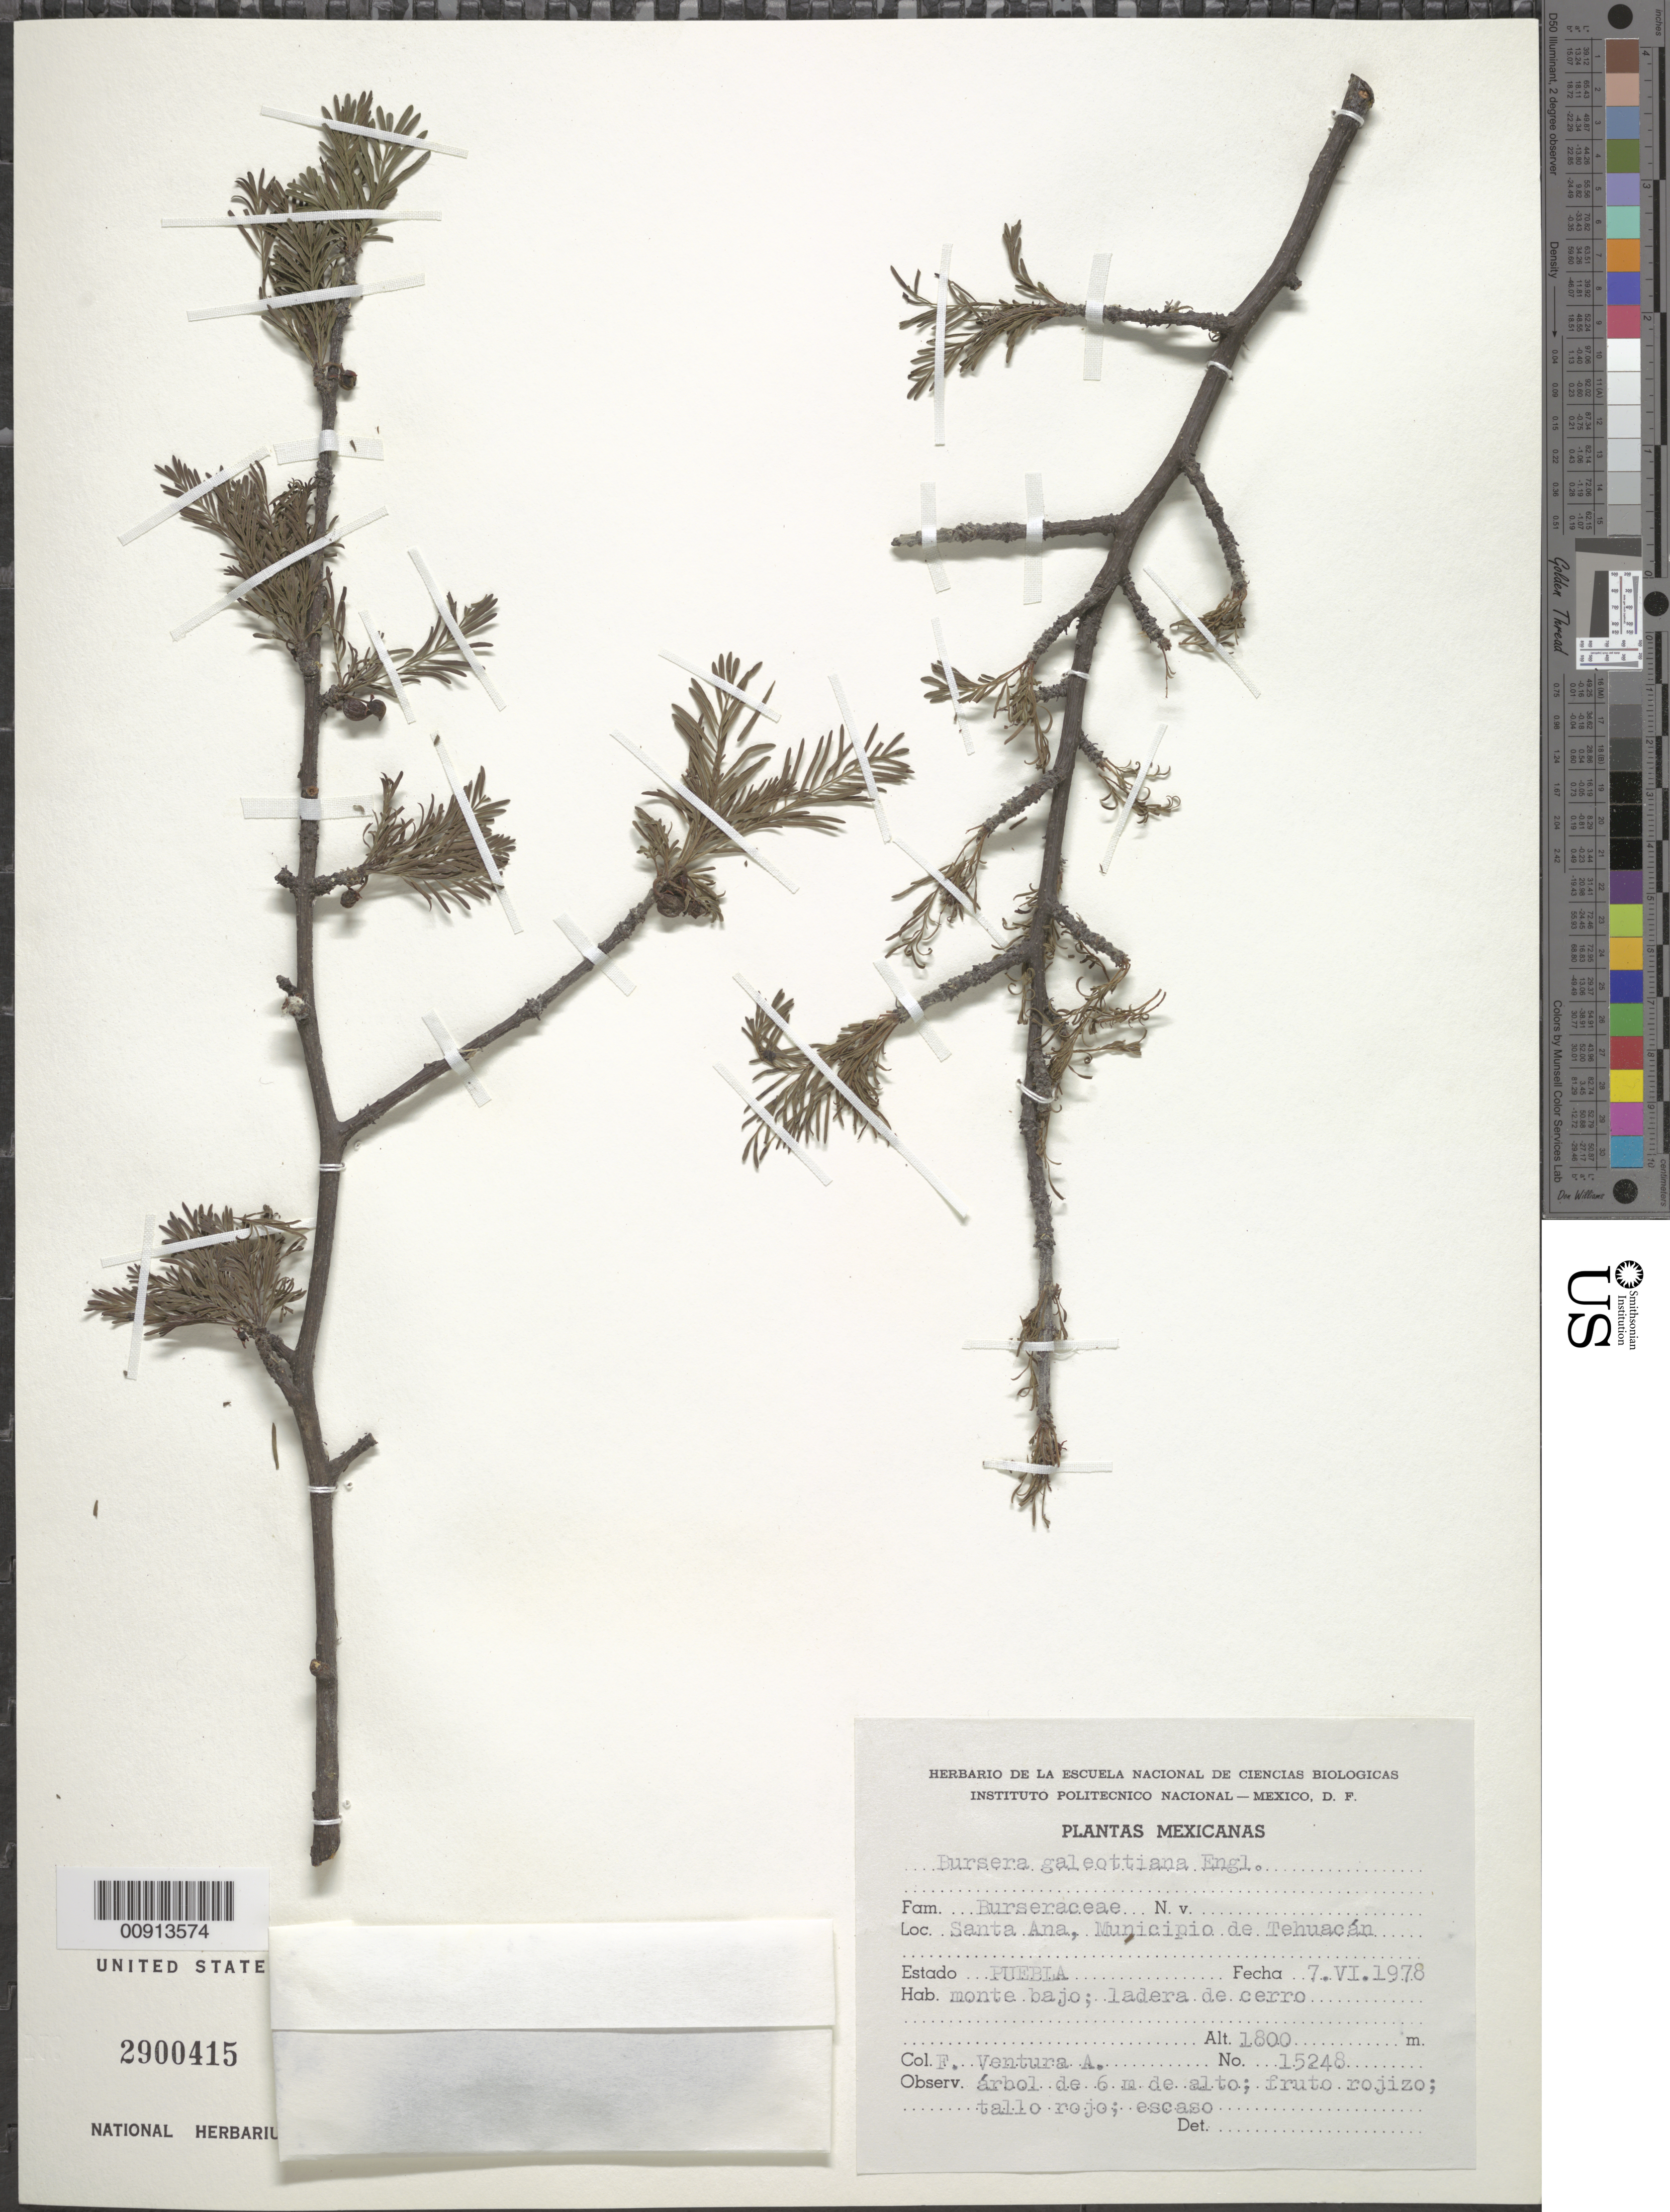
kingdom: Plantae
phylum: Tracheophyta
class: Magnoliopsida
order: Sapindales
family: Burseraceae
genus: Bursera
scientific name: Bursera galeottiana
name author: Engl.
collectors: F. Ventura A.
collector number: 15248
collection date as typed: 07 Jun 1978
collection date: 1978-06-07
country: Mexico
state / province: Puebla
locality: Santa Ana, Municipio de Tehuacán, Estado Puebla.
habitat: Monte bajo; ladera de cerro.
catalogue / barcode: US 2900415